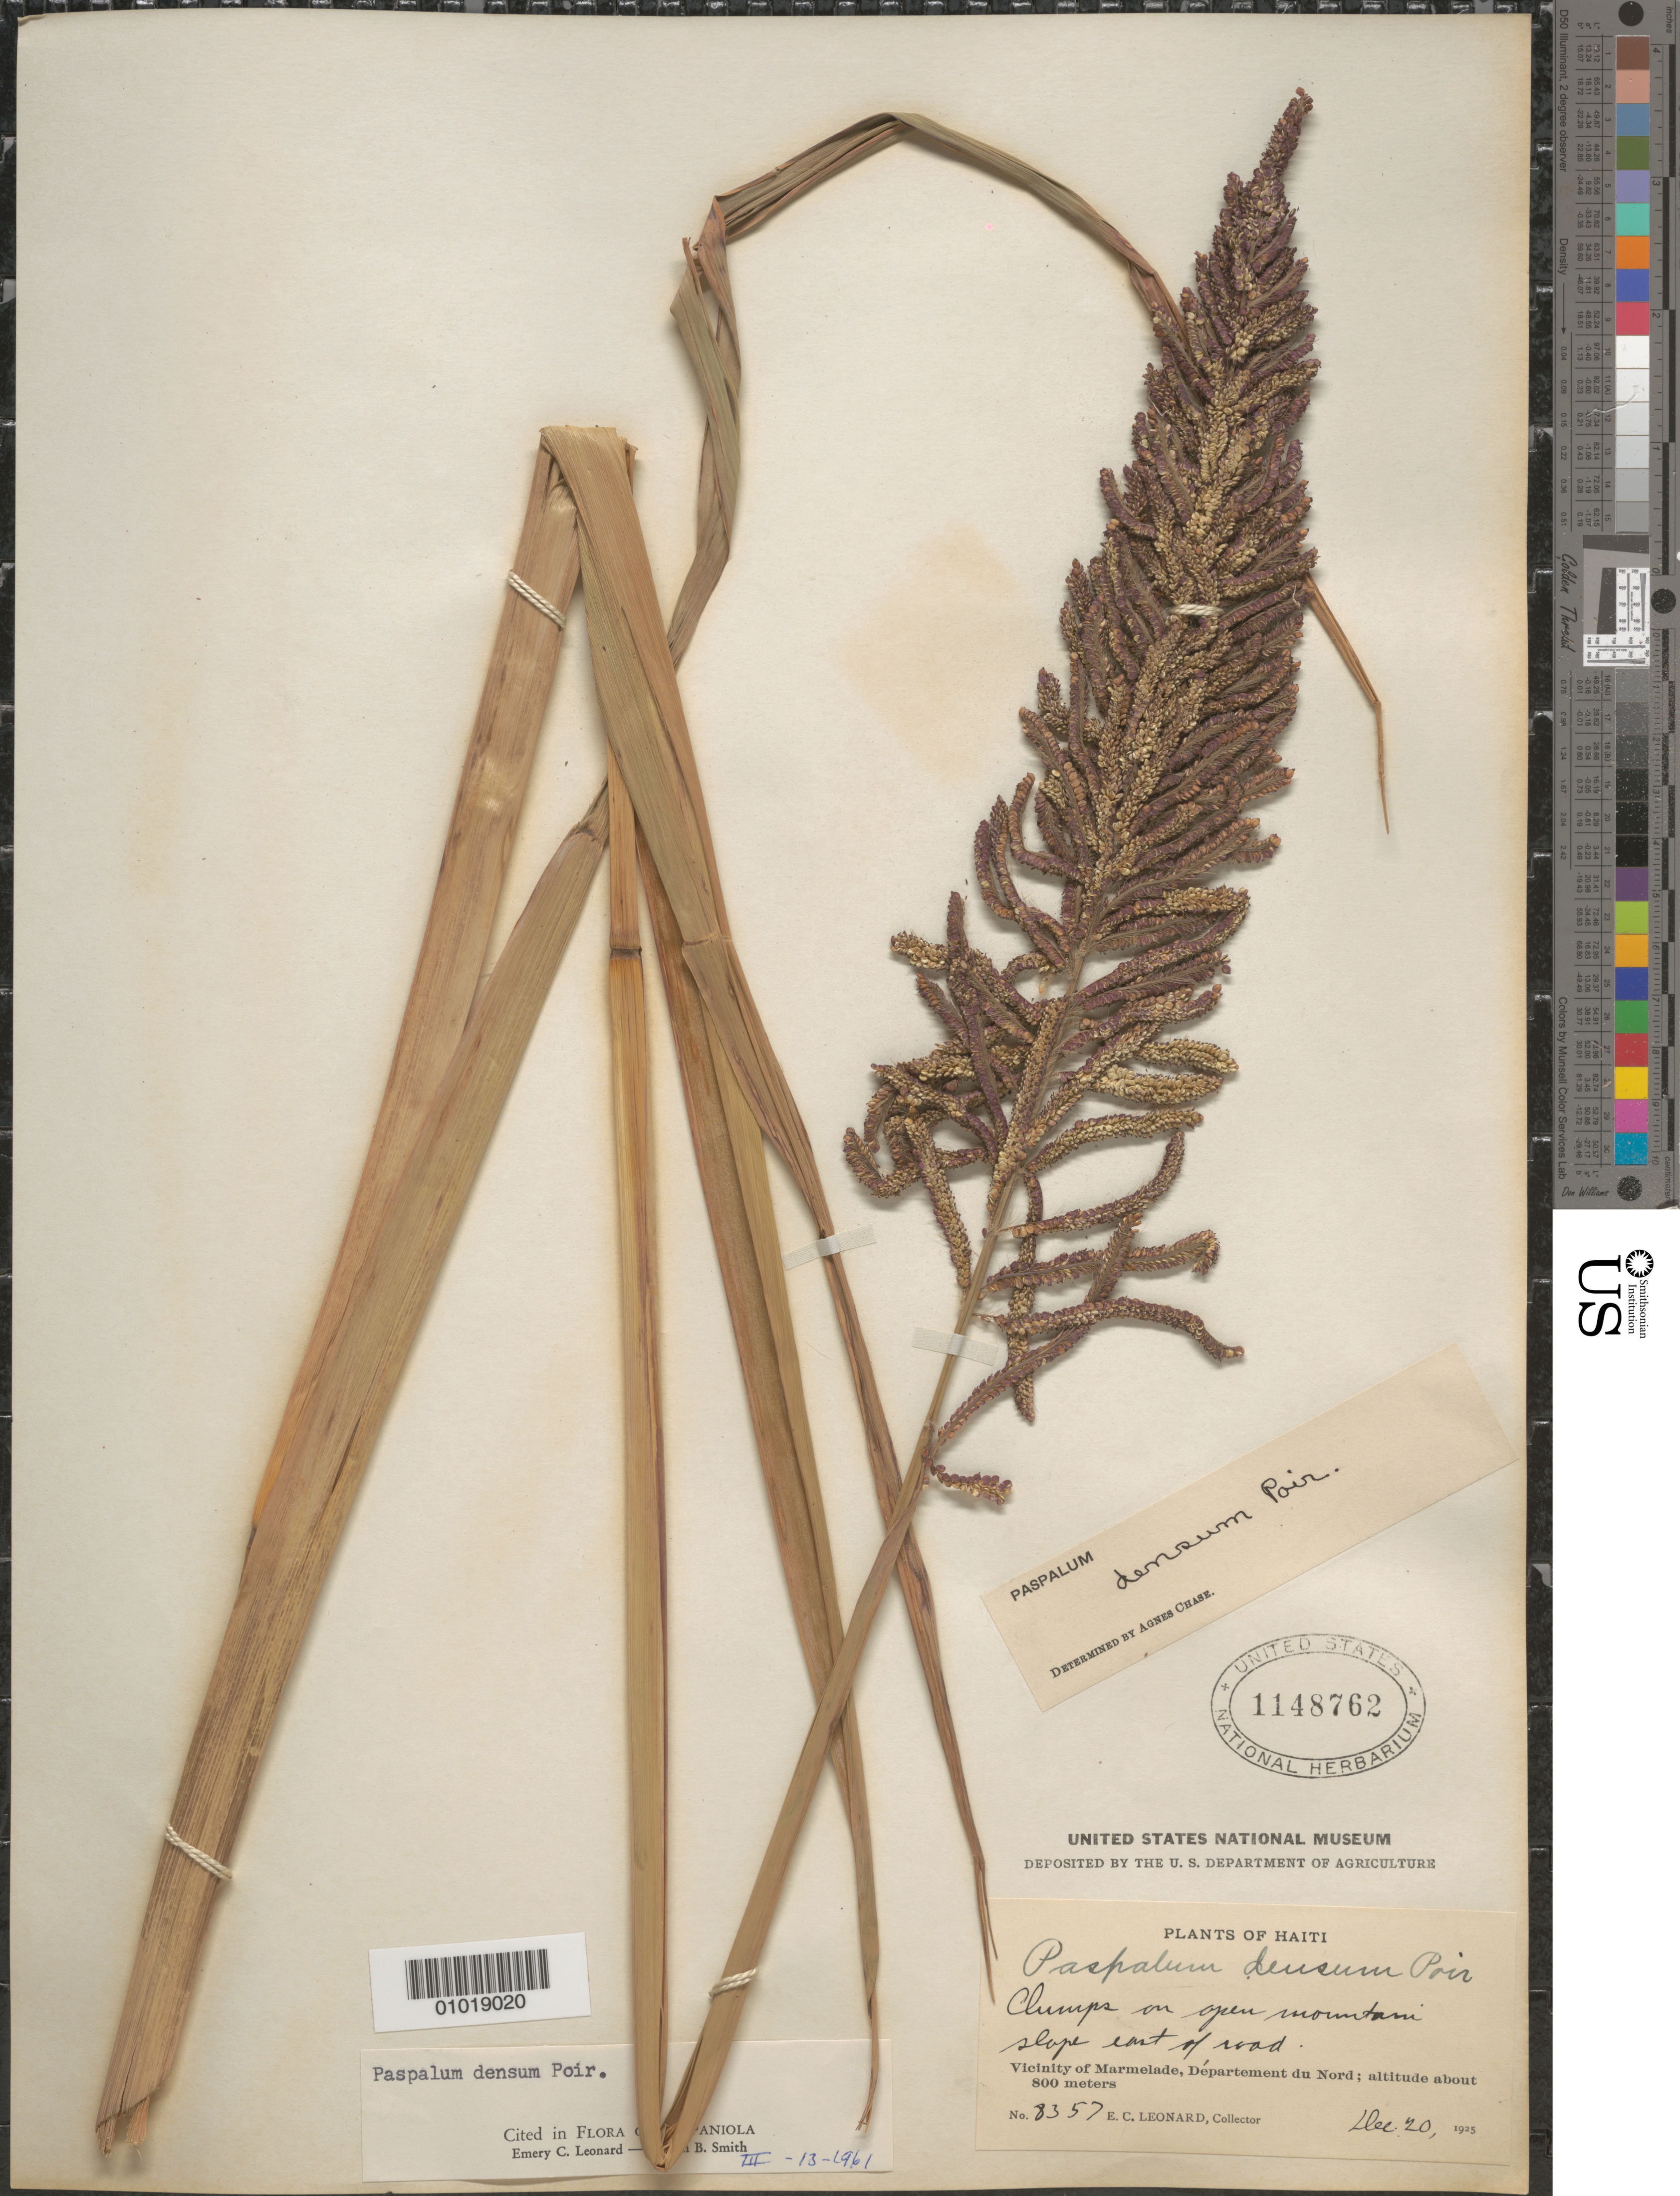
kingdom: Plantae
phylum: Tracheophyta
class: Liliopsida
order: Poales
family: Poaceae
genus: Paspalum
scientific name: Paspalum densum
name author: Poir.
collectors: E. C. Leonard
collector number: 8357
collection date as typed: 20 Dec 1925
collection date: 1925-12-20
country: Haiti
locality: Vic. of Marmelade, Dept. du Nord, Clumps on open mountain slope E of road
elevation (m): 800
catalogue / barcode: US 1148762